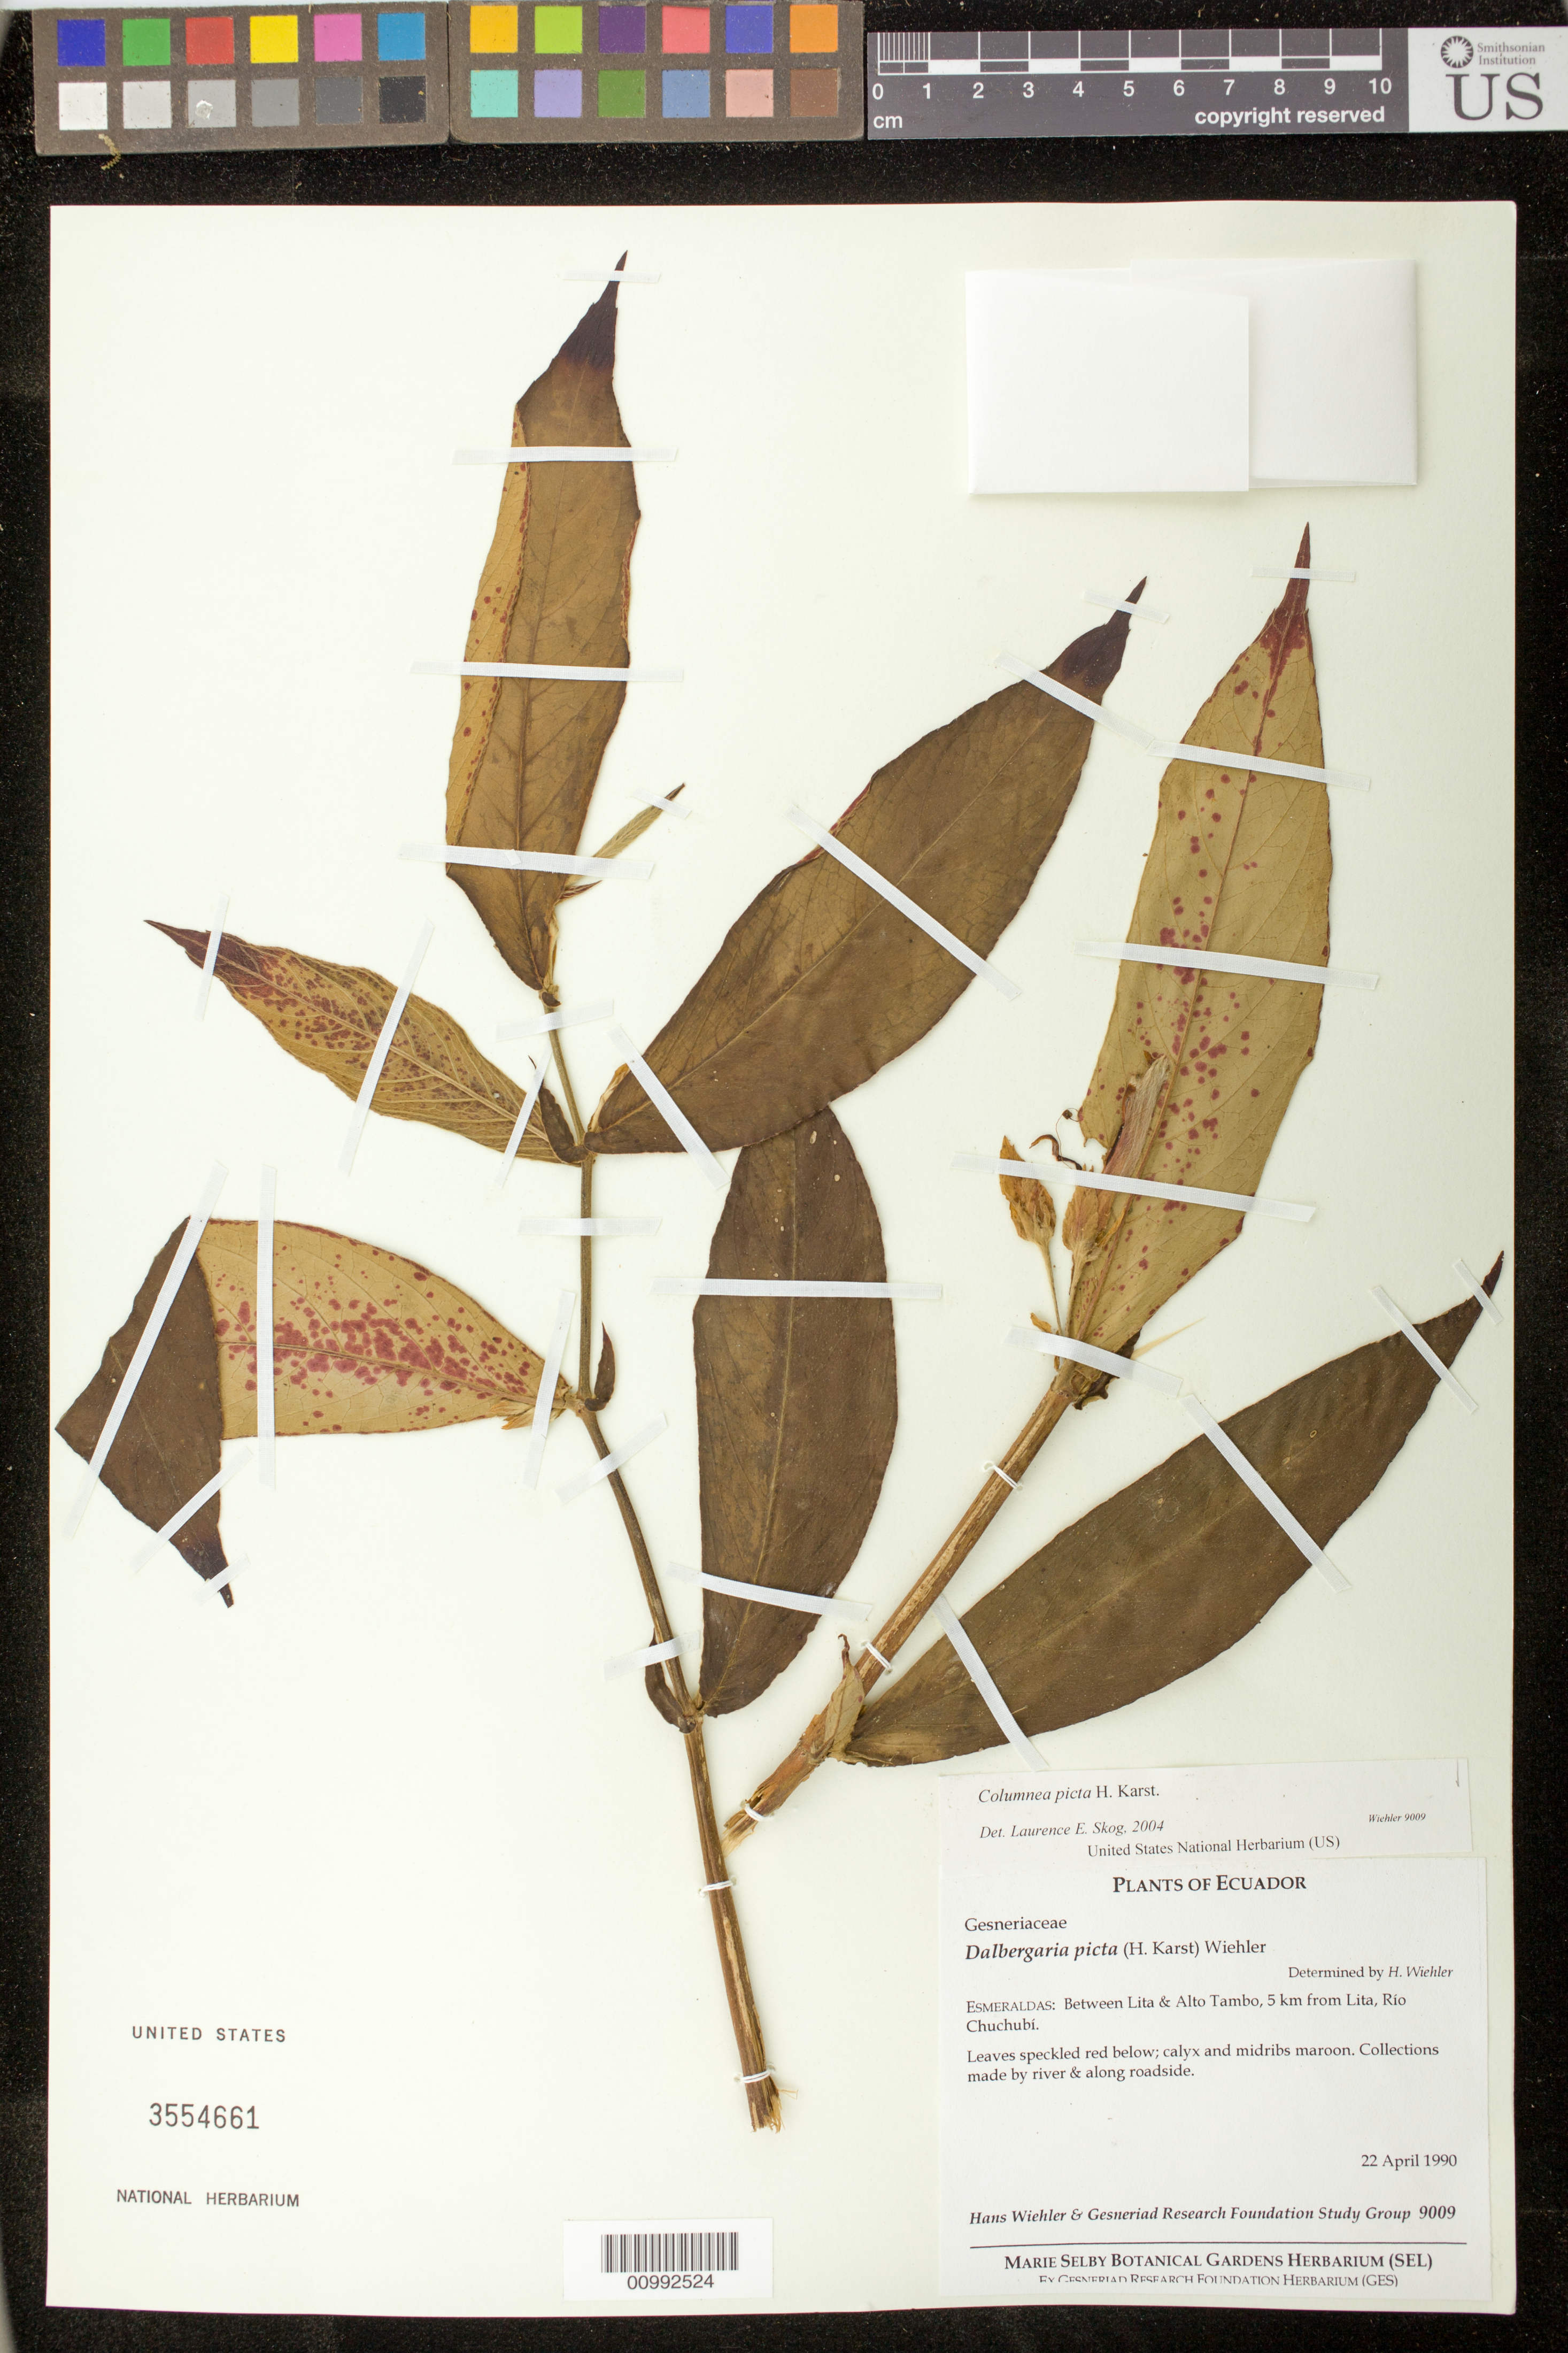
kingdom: Plantae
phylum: Tracheophyta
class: Magnoliopsida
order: Lamiales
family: Gesneriaceae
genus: Columnea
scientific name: Columnea karsteniana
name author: Singh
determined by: Skog, Laurence E.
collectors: H. J. Wiehler & GRF Study Group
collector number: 9009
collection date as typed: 22 Apr 1990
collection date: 1990-04-22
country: Ecuador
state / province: Esmeraldas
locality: Esmeraldas: between Lita & Alto Tambo, 5 km from Lita, Rio Chuchubí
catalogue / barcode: US 3554661